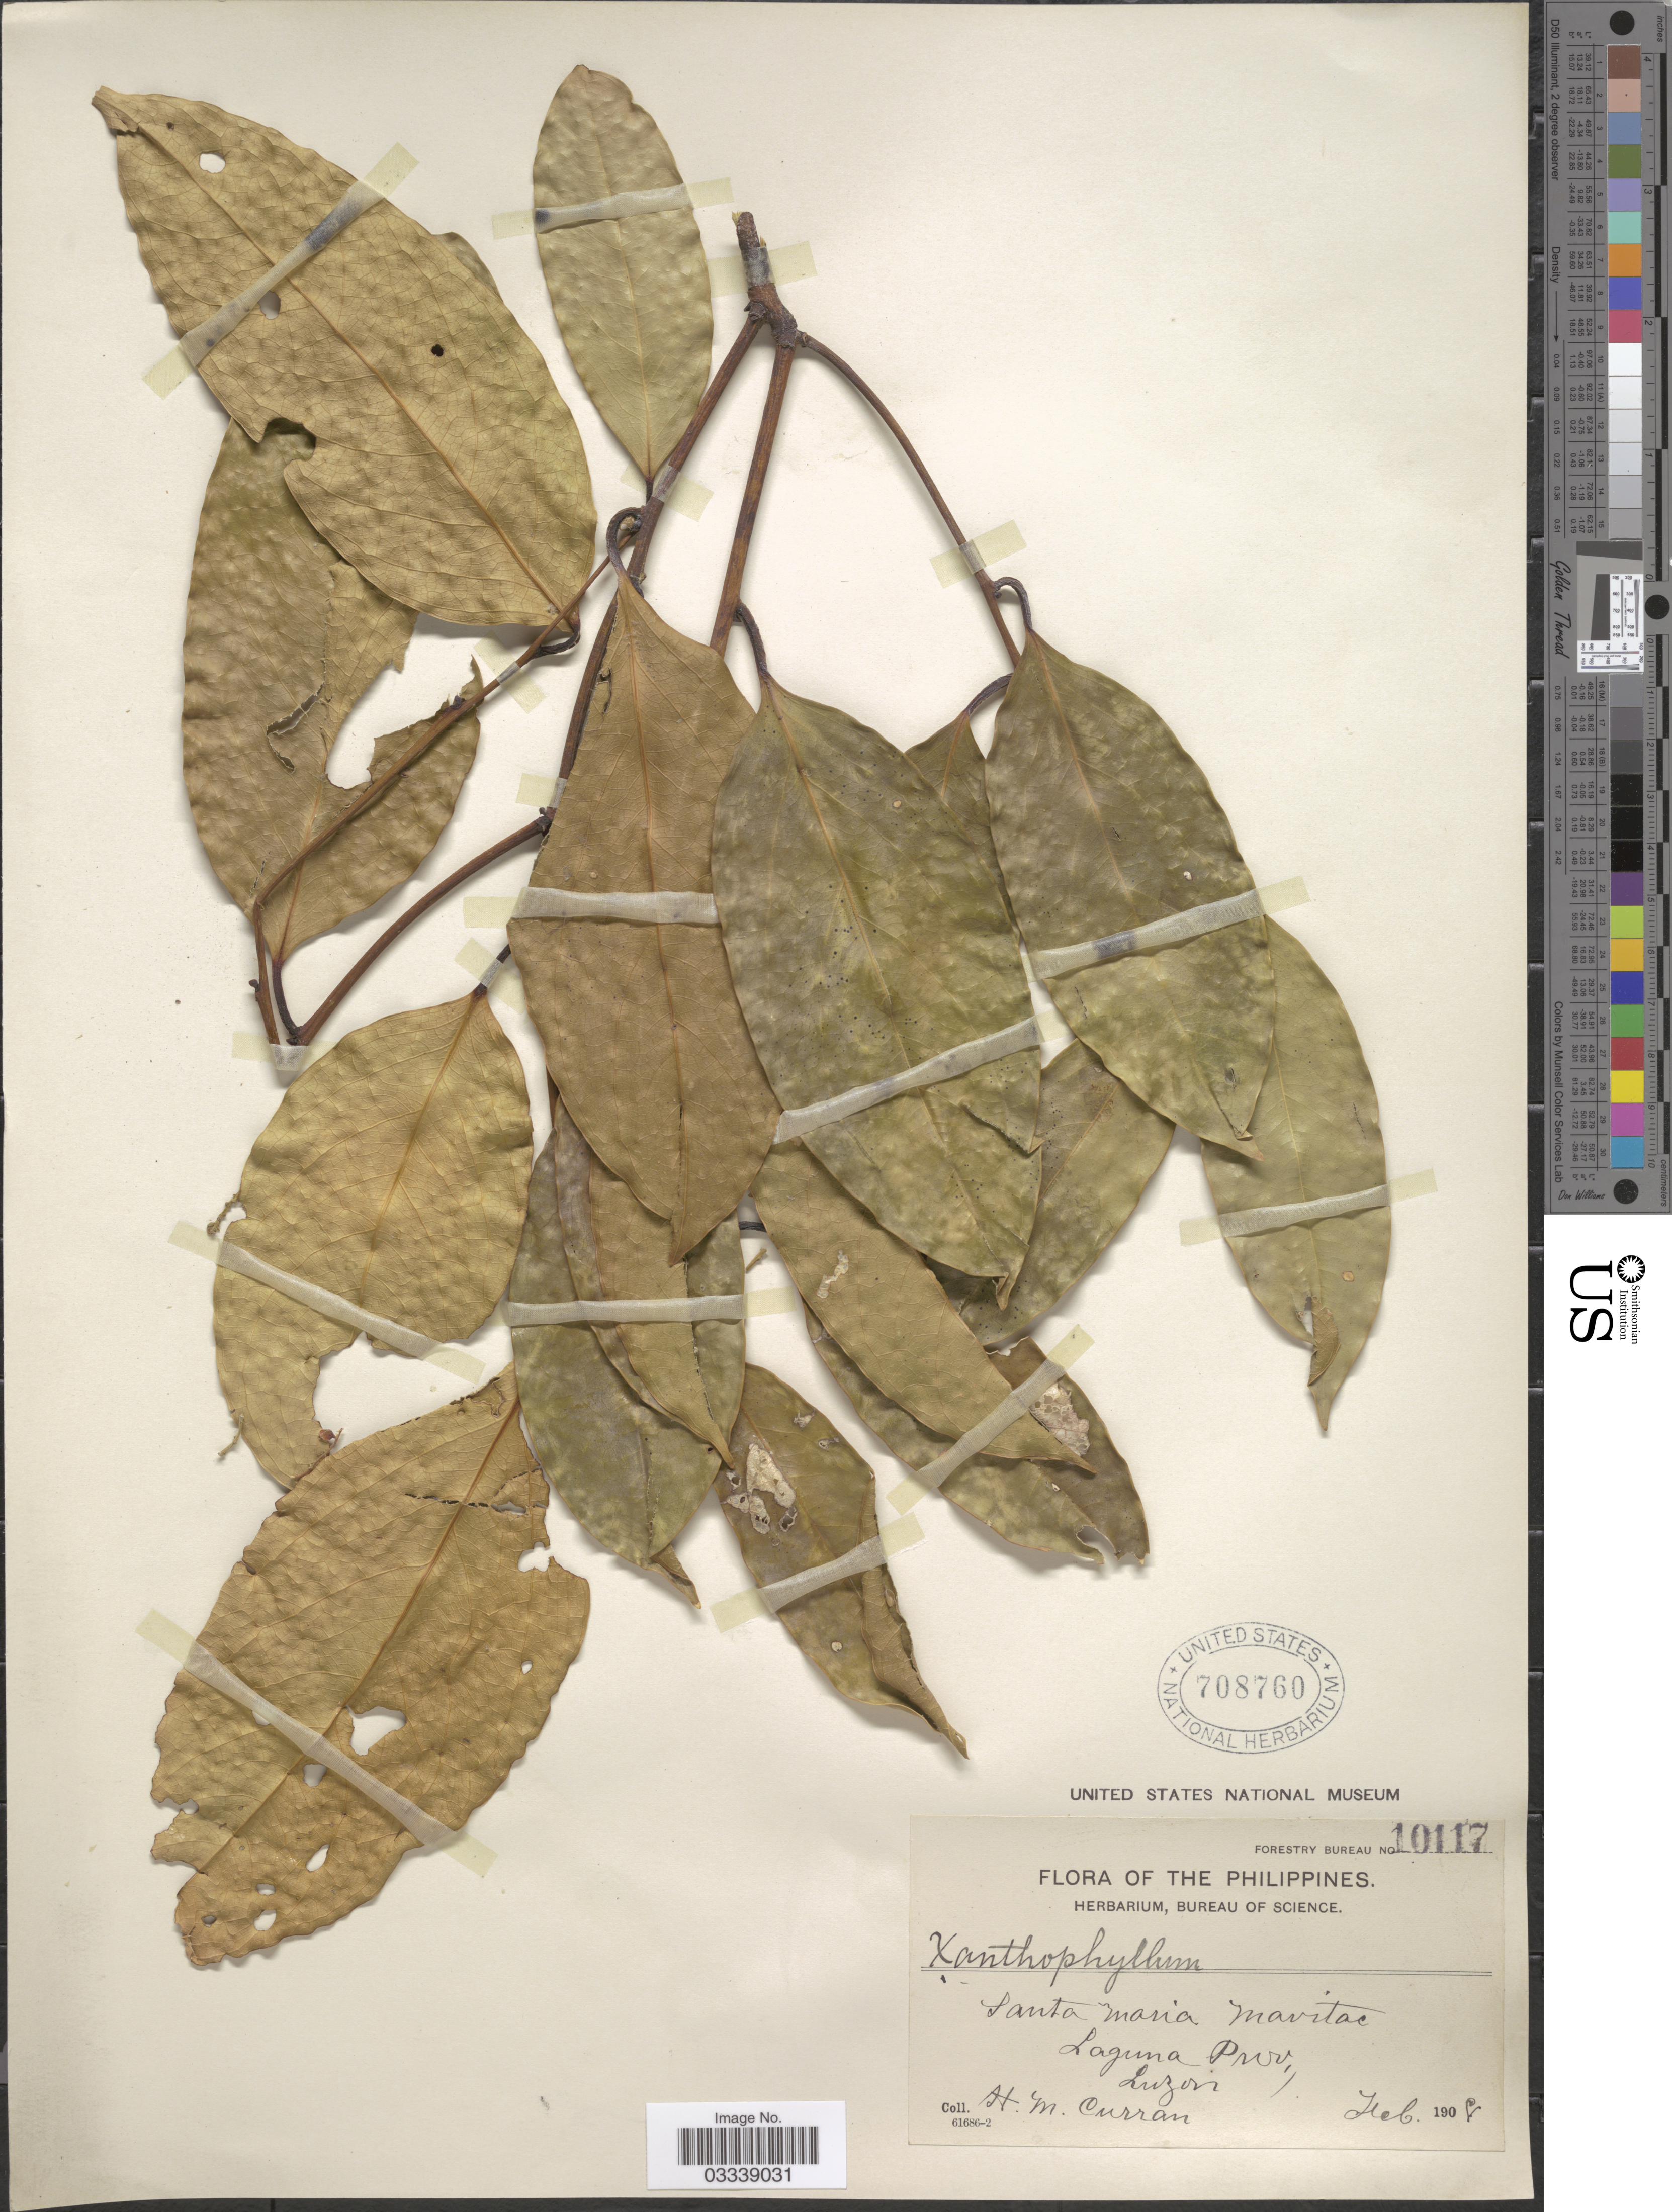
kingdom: Plantae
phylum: Tracheophyta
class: Magnoliopsida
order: Fabales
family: Polygalaceae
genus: Xanthophyllum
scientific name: Xanthophyllum sp.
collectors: H. M. Curran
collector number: Forestry Bureau 10117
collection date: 1908-02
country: Philippines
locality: Santa Maria Mavitac. Laguna Prov., Luzon.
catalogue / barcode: US 708760